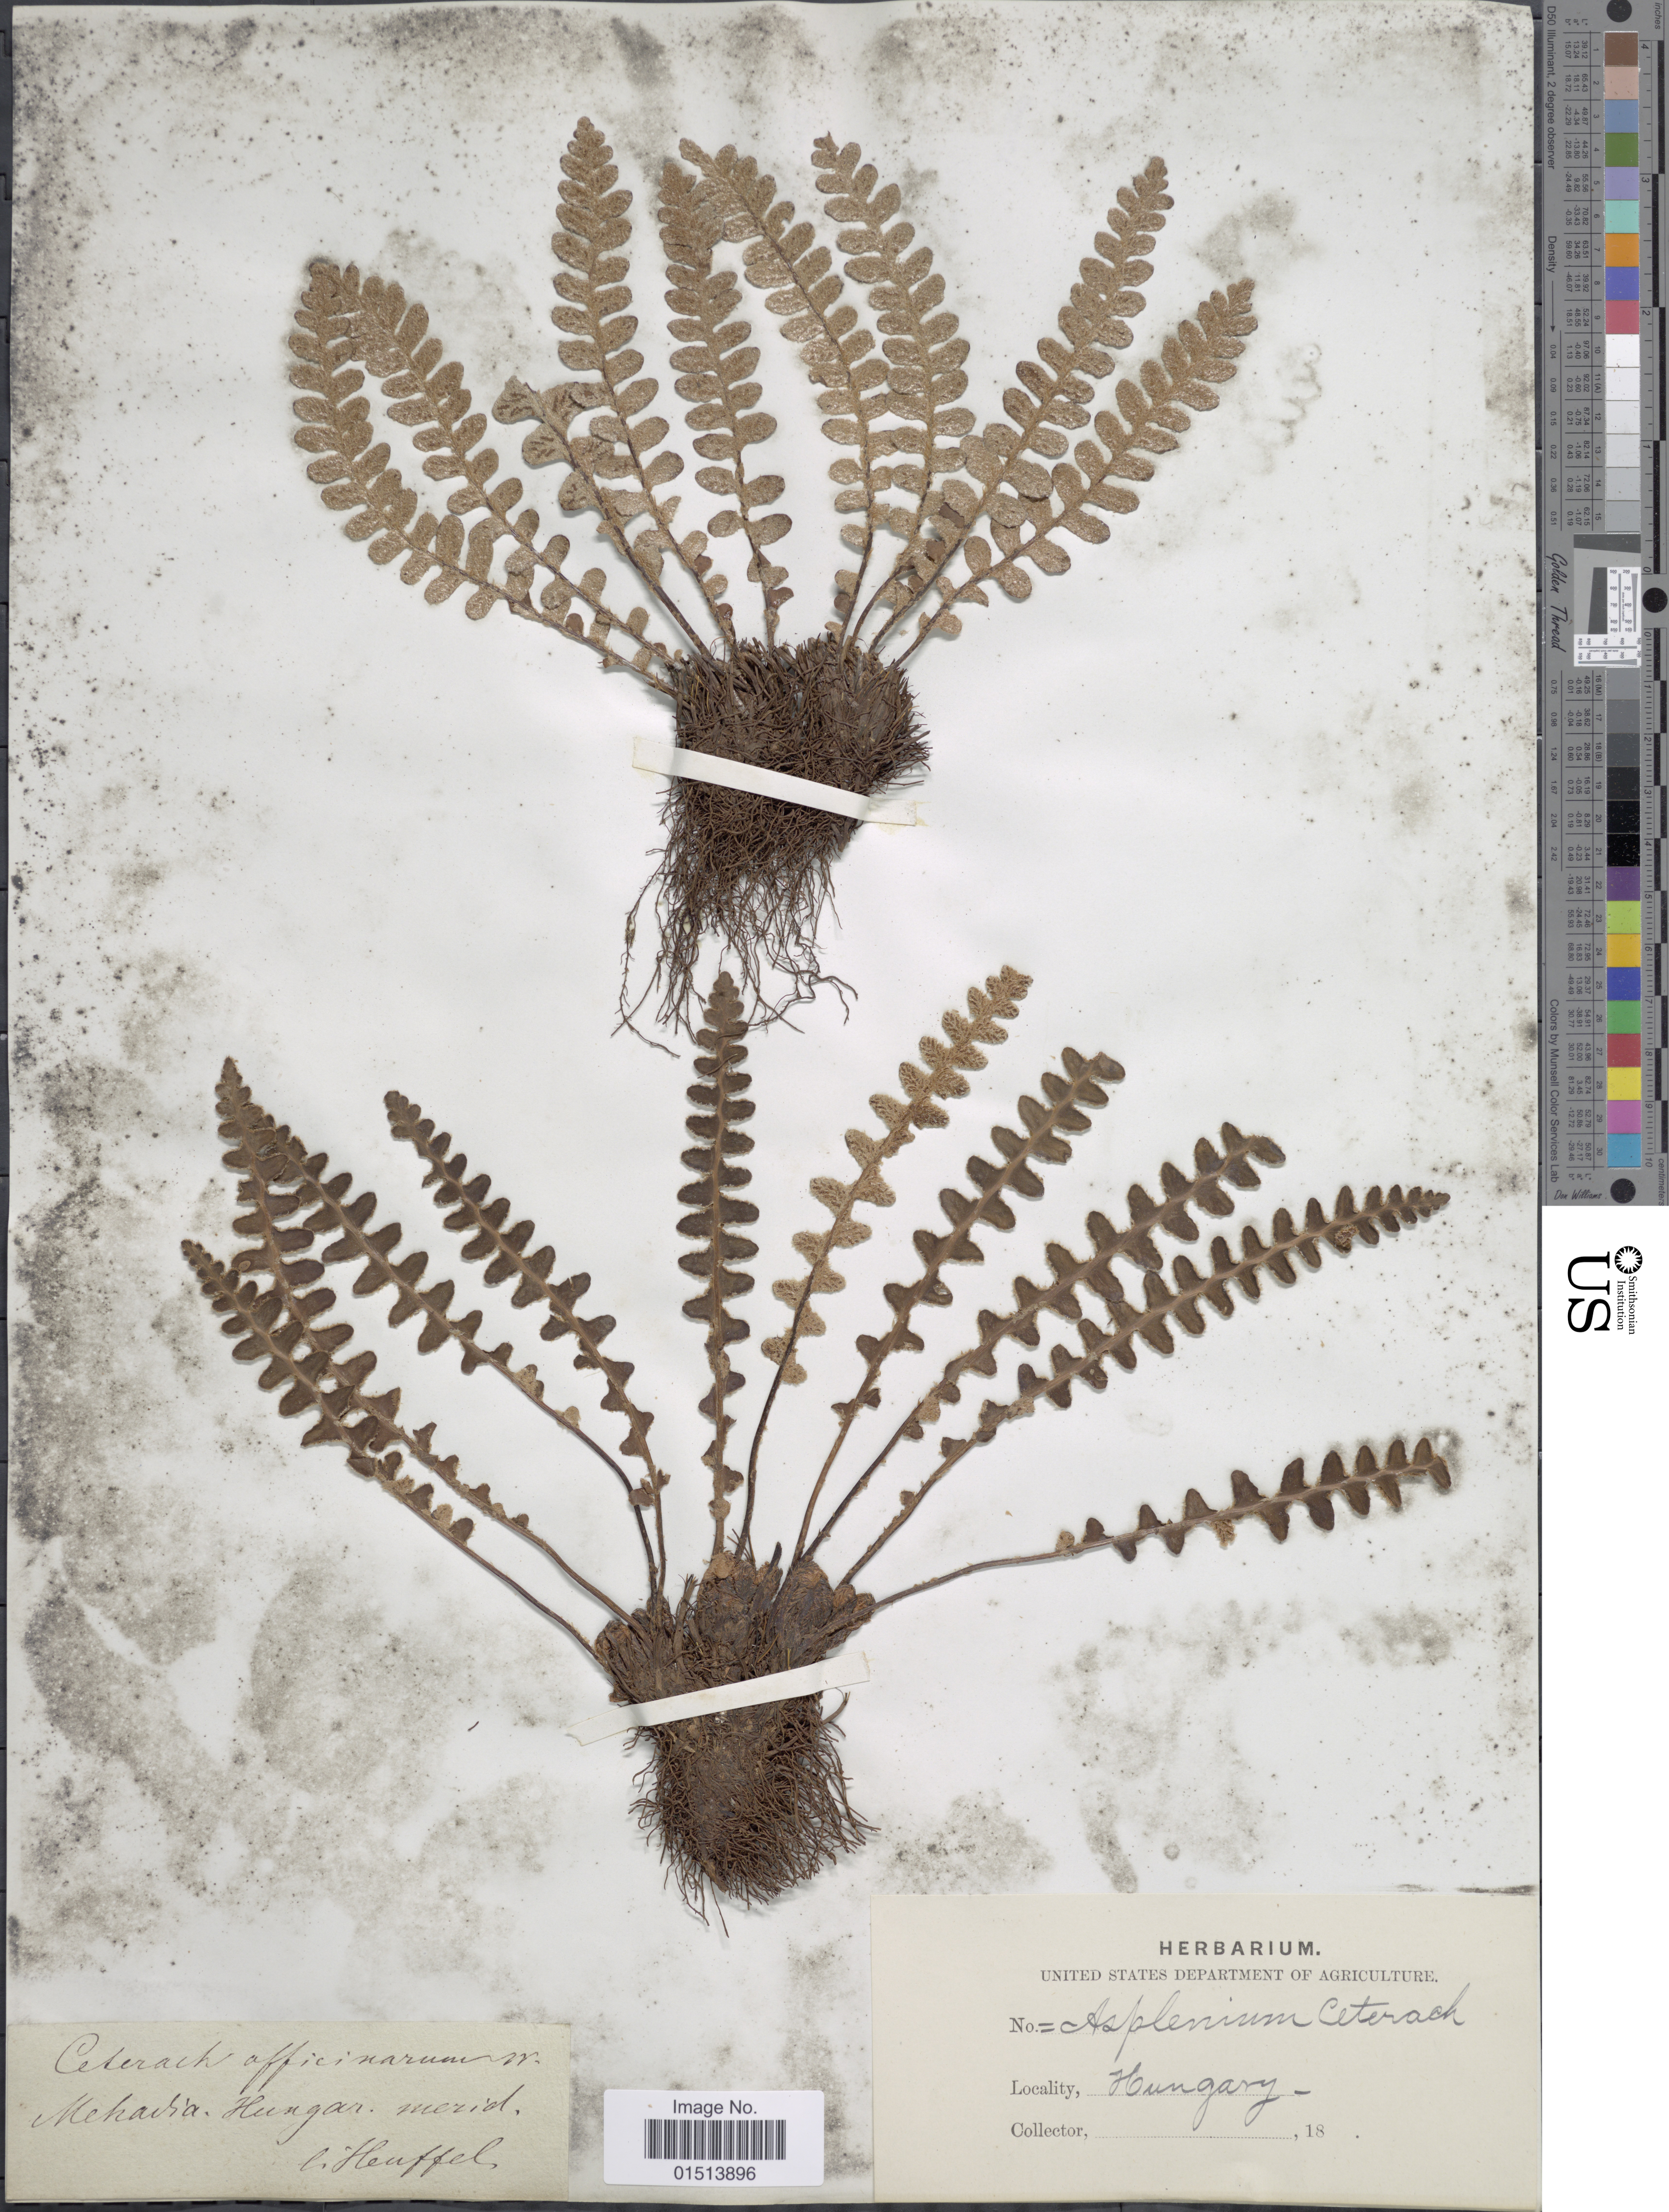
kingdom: Plantae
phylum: Tracheophyta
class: Polypodiopsida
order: Polypodiales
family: Aspleniaceae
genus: Asplenium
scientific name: Asplenium officinarum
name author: DC.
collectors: Heuffel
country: Hungary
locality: Hungary